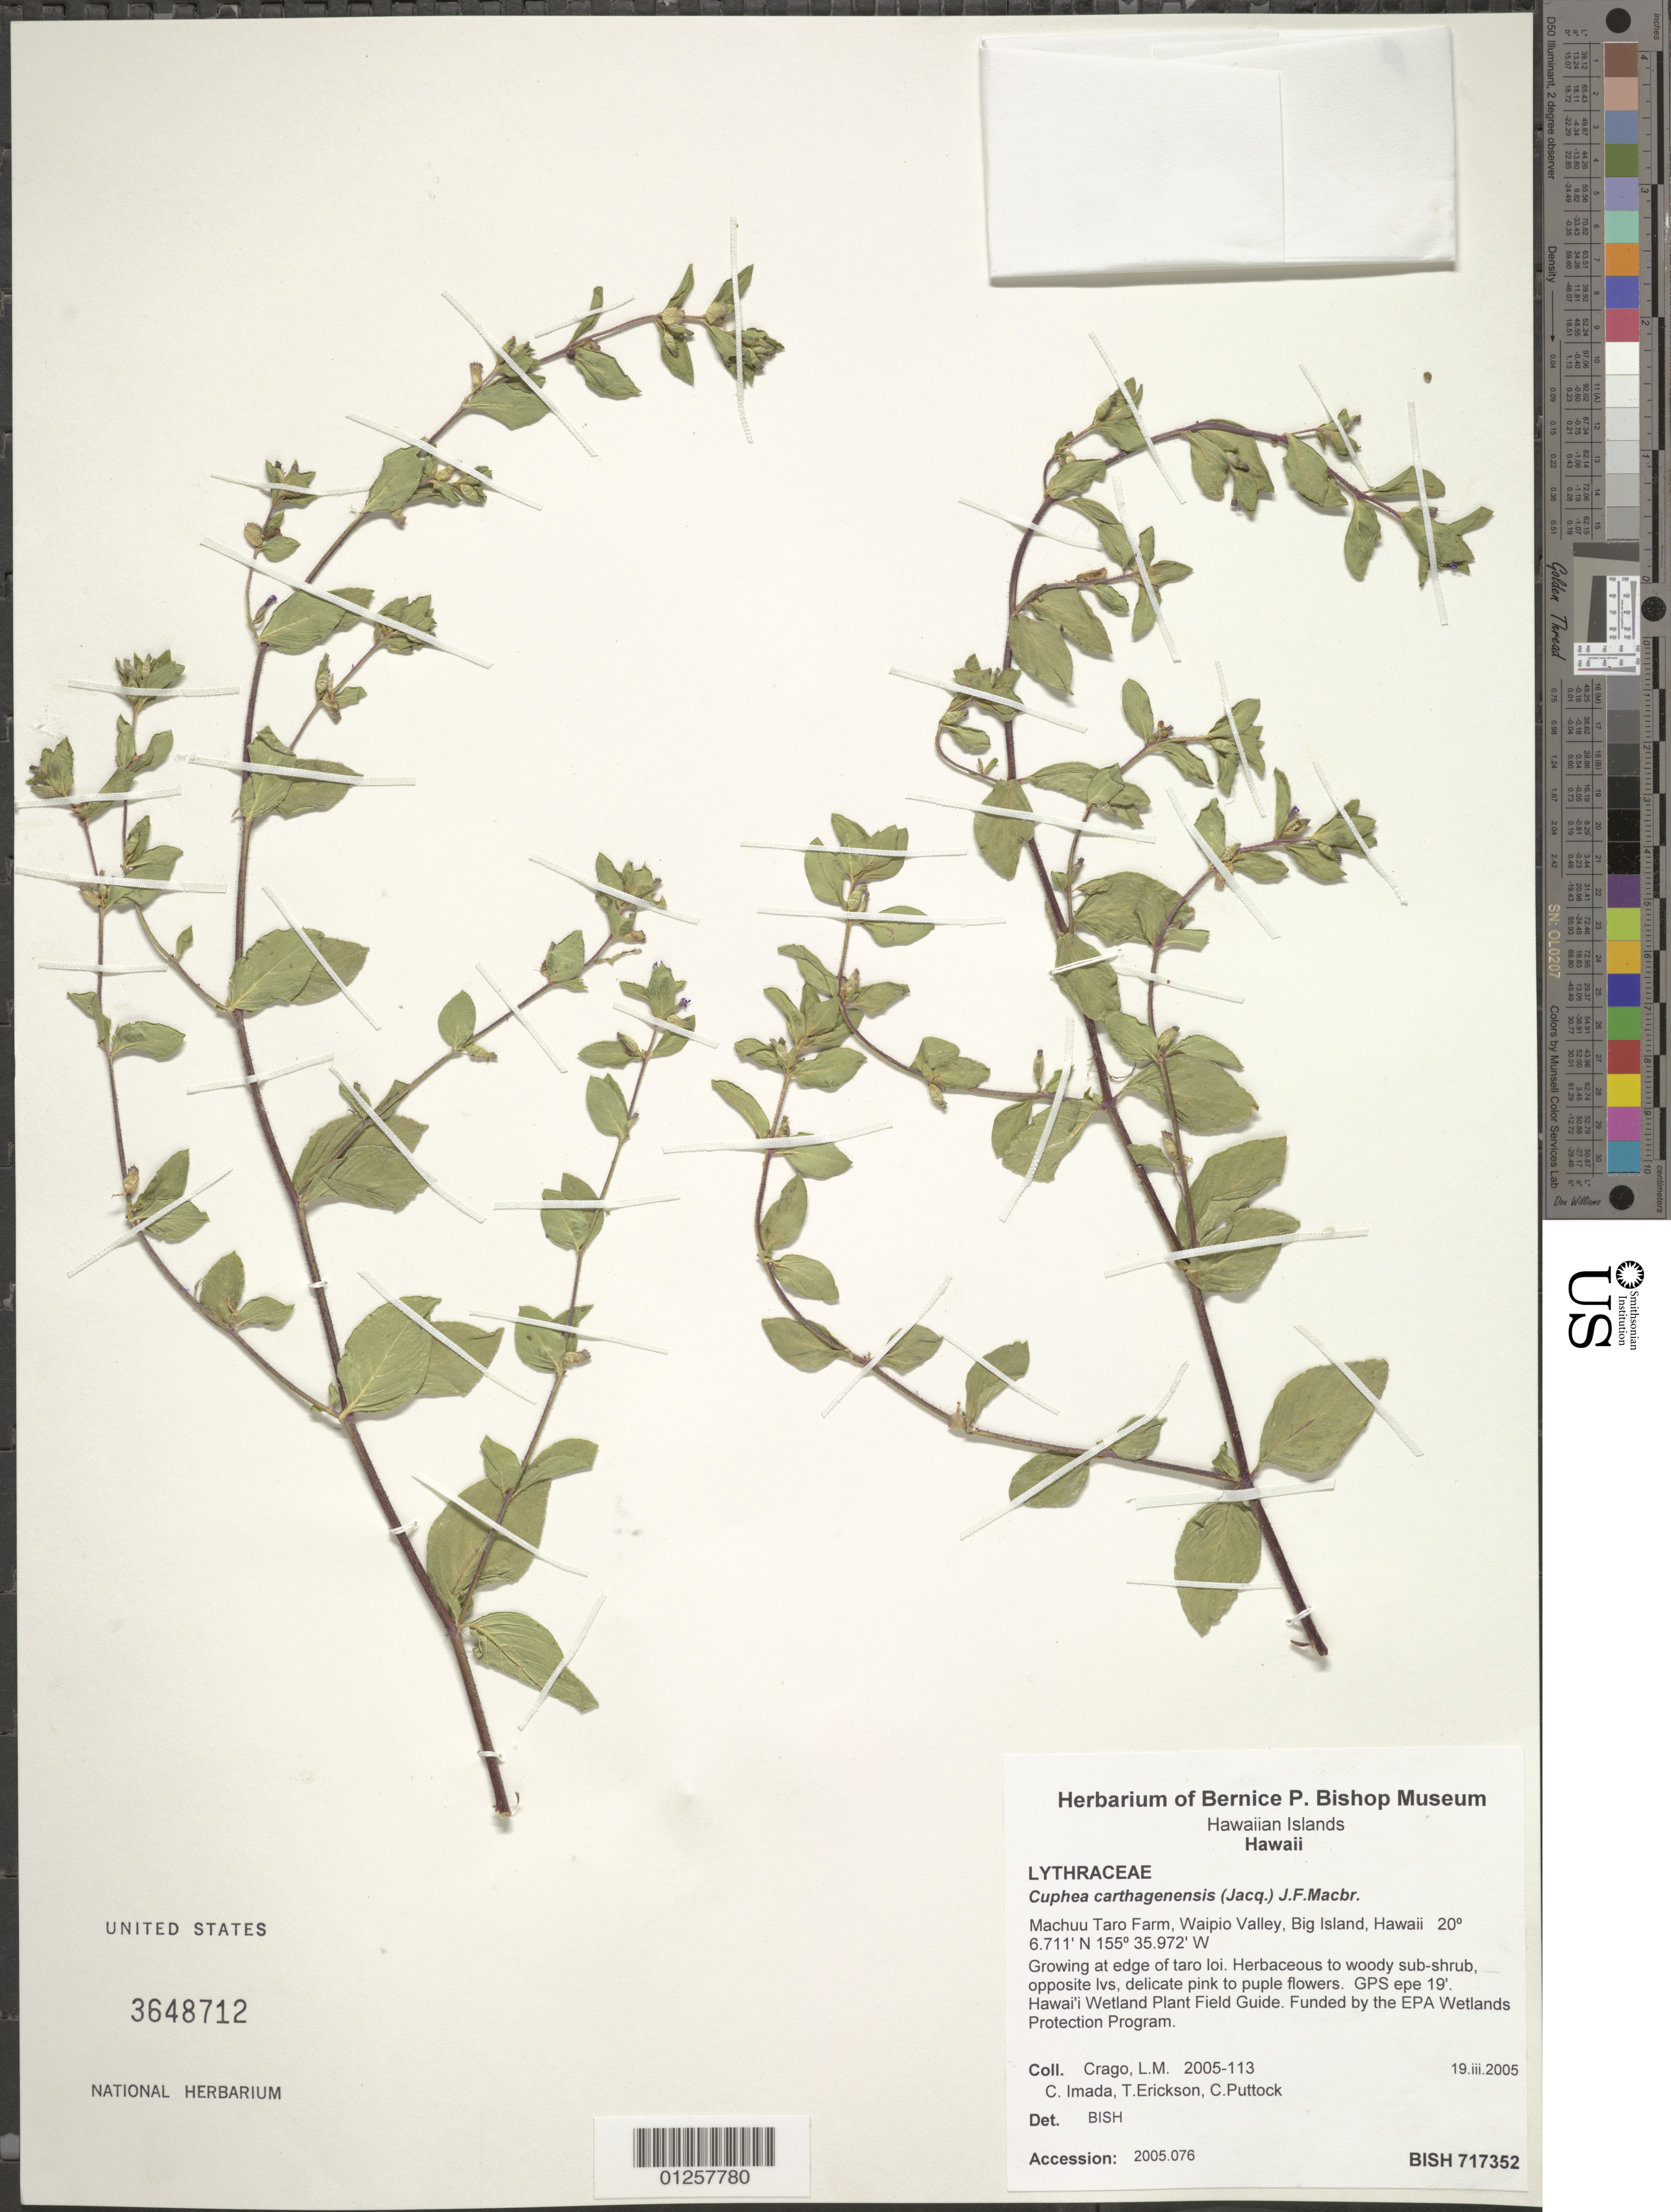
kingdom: Plantae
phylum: Tracheophyta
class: Magnoliopsida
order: Myrtales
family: Lythraceae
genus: Cuphea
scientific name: Cuphea carthagenensis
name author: (Jacq.) J.F. Macbr.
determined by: BISH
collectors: L. Crago, C. Imada, T. Erickson & C. Puttock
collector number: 2005-113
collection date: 2005-03-19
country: United States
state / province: Hawaii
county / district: Hawaii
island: Hawaii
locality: Machuu Toledo Taro Farm, Waipio Valley, Big Island.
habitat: At edge of taro loi.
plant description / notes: Accession: 2005.076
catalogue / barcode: US 3648712